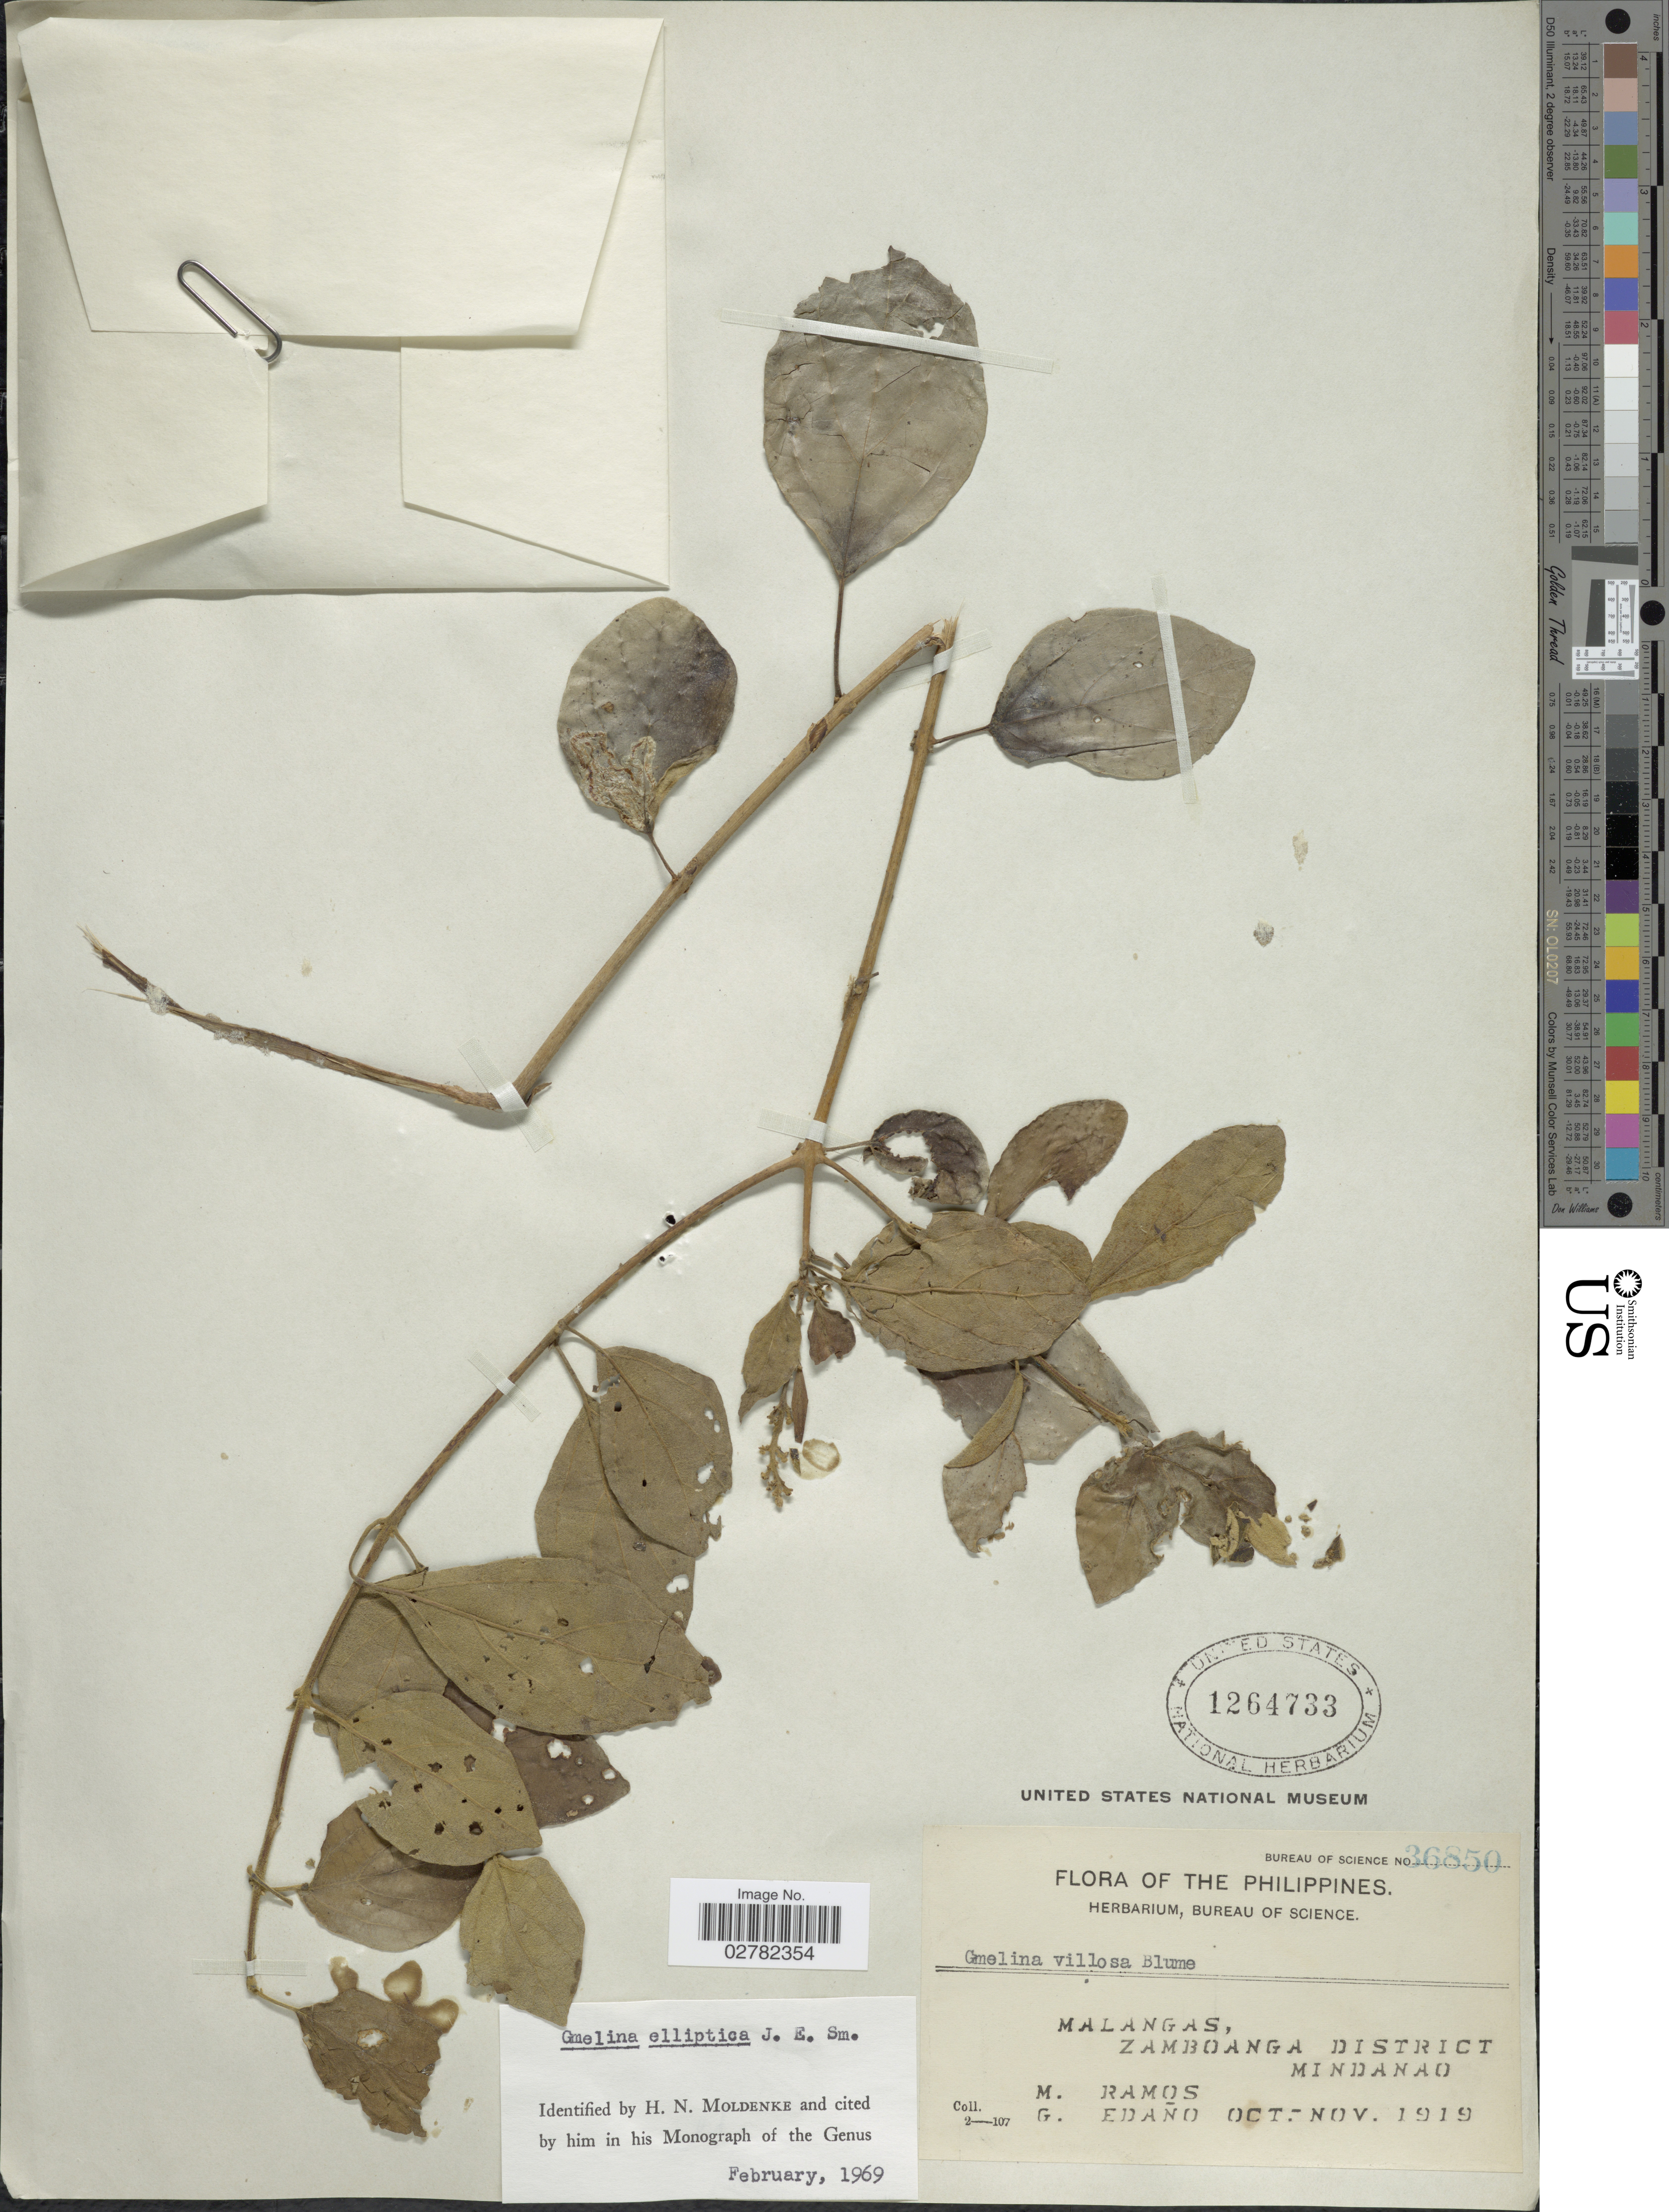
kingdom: Plantae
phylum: Tracheophyta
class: Magnoliopsida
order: Lamiales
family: Lamiaceae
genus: Gmelina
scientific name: Gmelina elliptica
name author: Sm.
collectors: M. Ramos & G. Edaño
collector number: Bureau of Science 36850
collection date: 1919-10/1919-11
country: Philippines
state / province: Zamboanga Peninsula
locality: Malangas, Zamboanga District, Mindanao.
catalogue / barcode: US 1264733